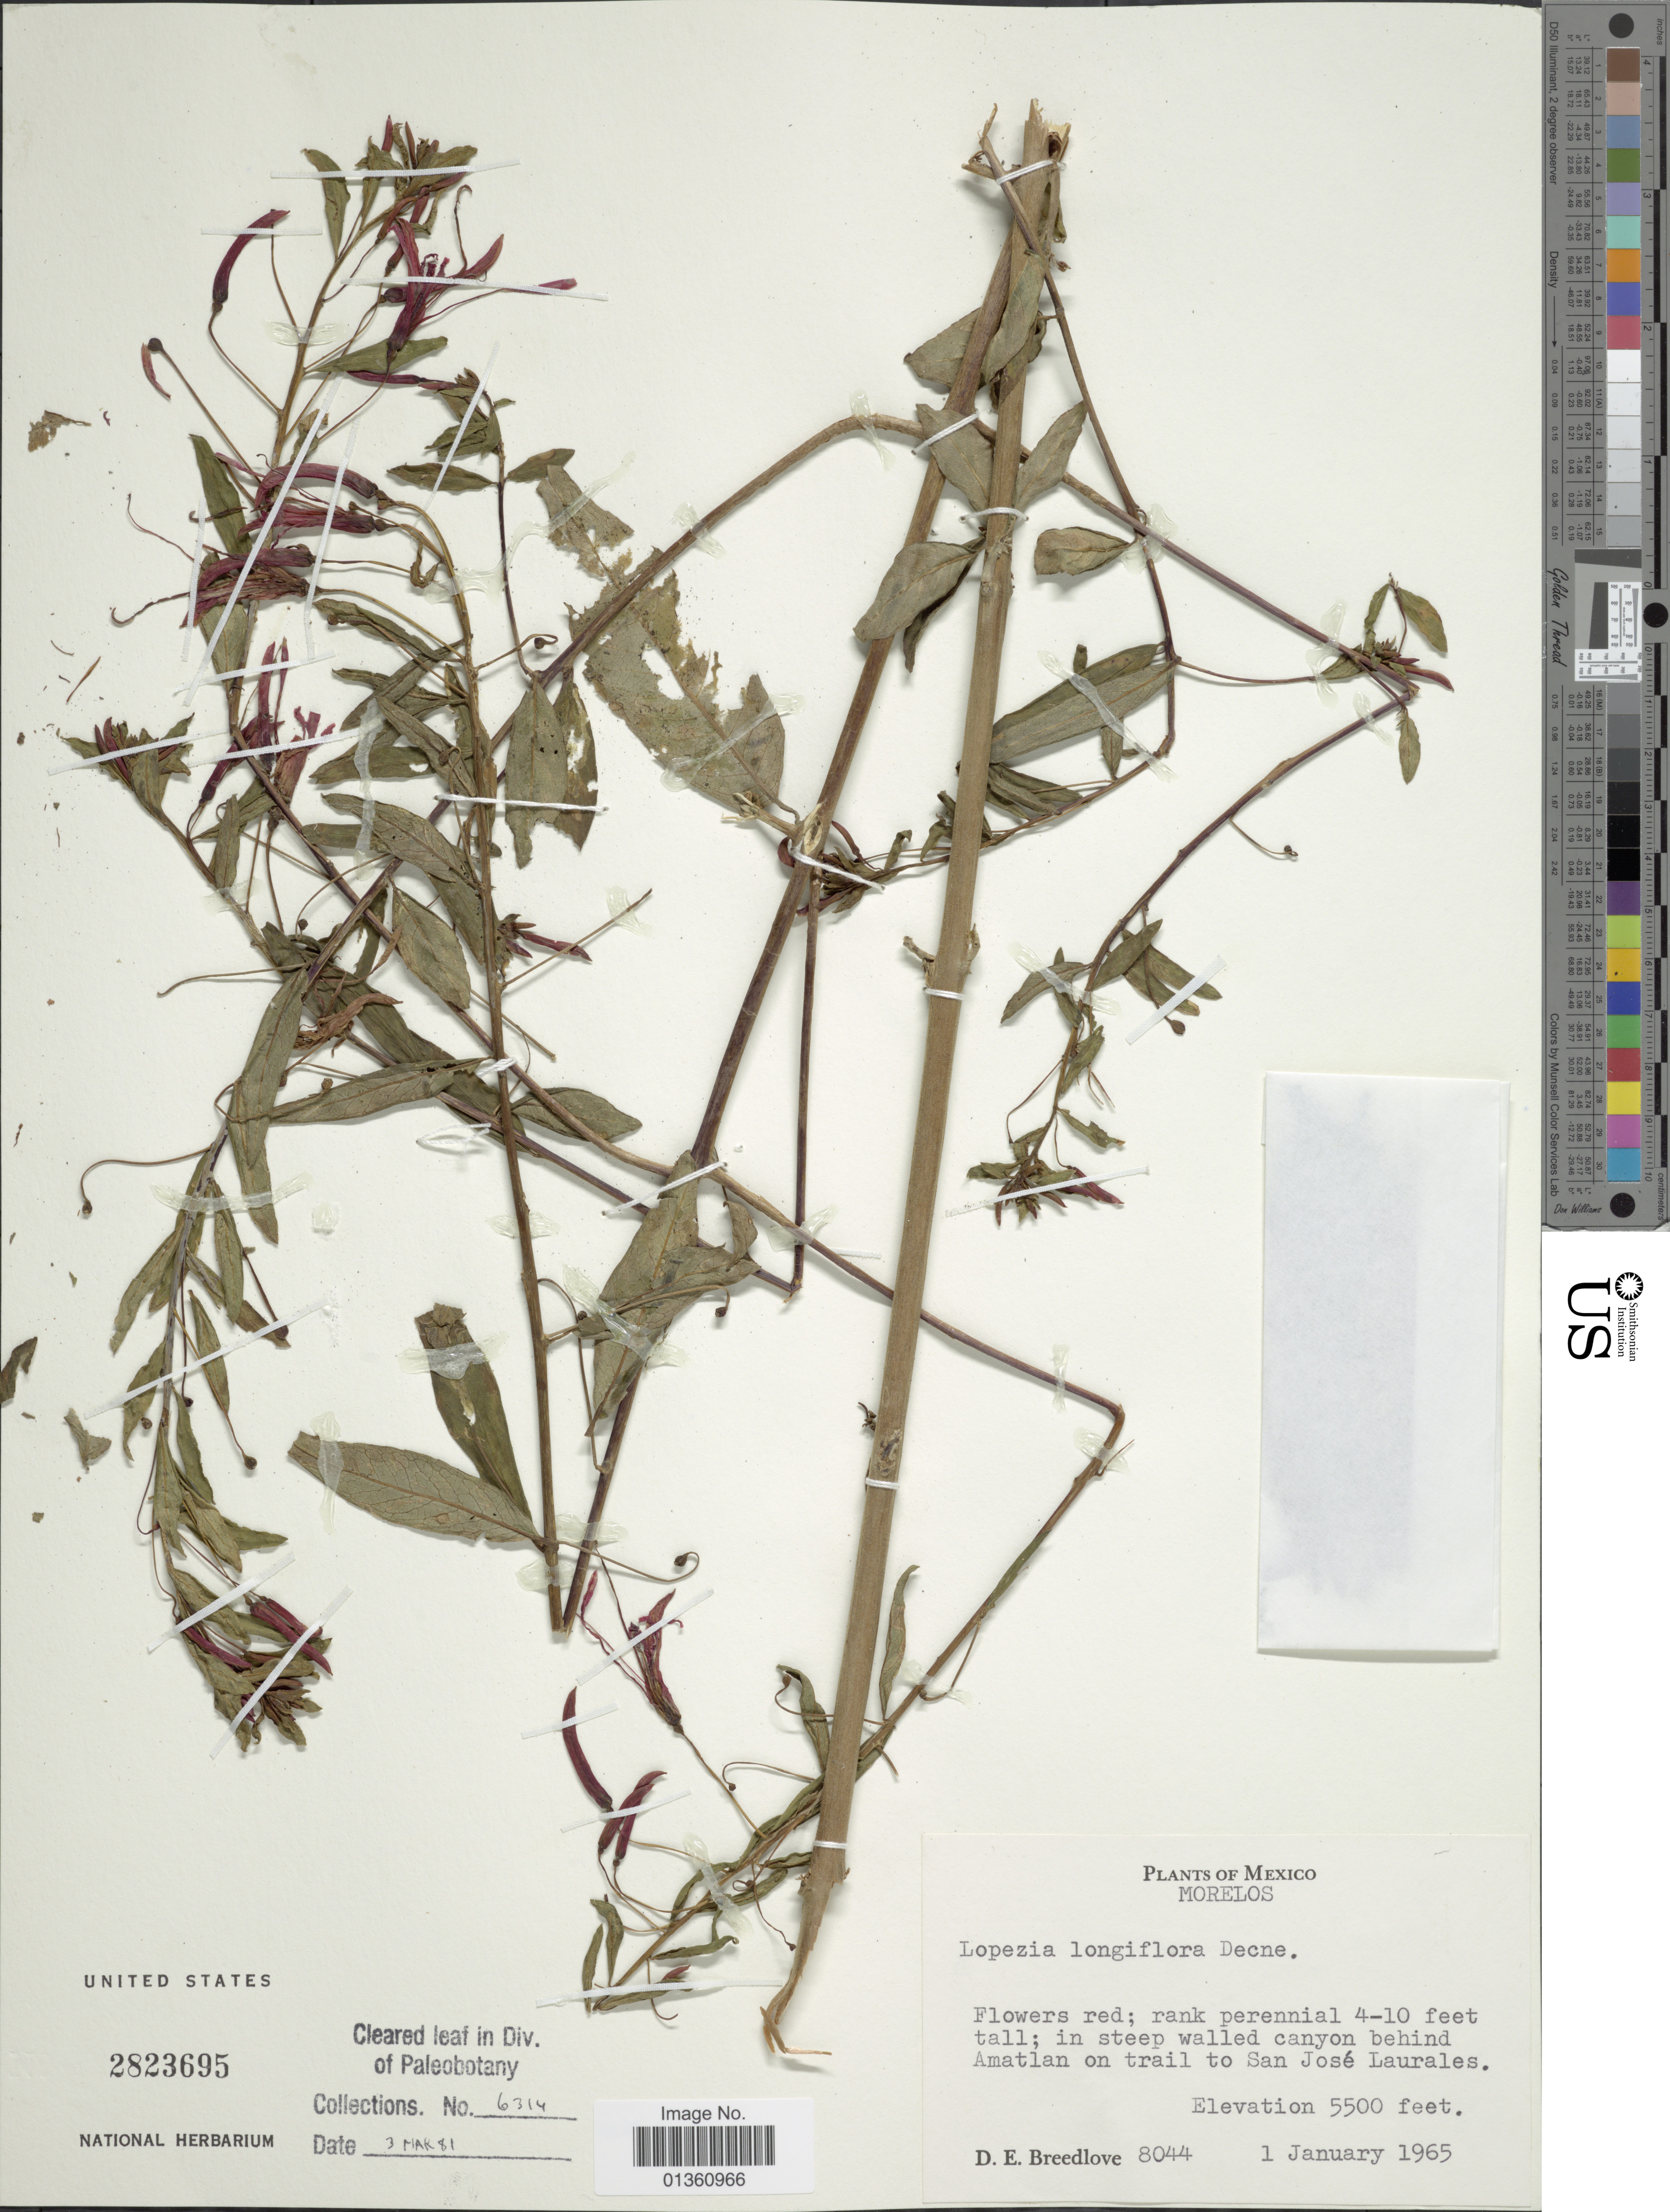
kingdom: Plantae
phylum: Tracheophyta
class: Magnoliopsida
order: Myrtales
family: Onagraceae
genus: Lopezia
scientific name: Lopezia longiflora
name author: Decne.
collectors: D. E. Breedlove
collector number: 8044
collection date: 1965-01-01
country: Mexico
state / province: Morelos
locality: In steep walled canyon behind Amatlan on trail to San José Laurales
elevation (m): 1676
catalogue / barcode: US 2823695